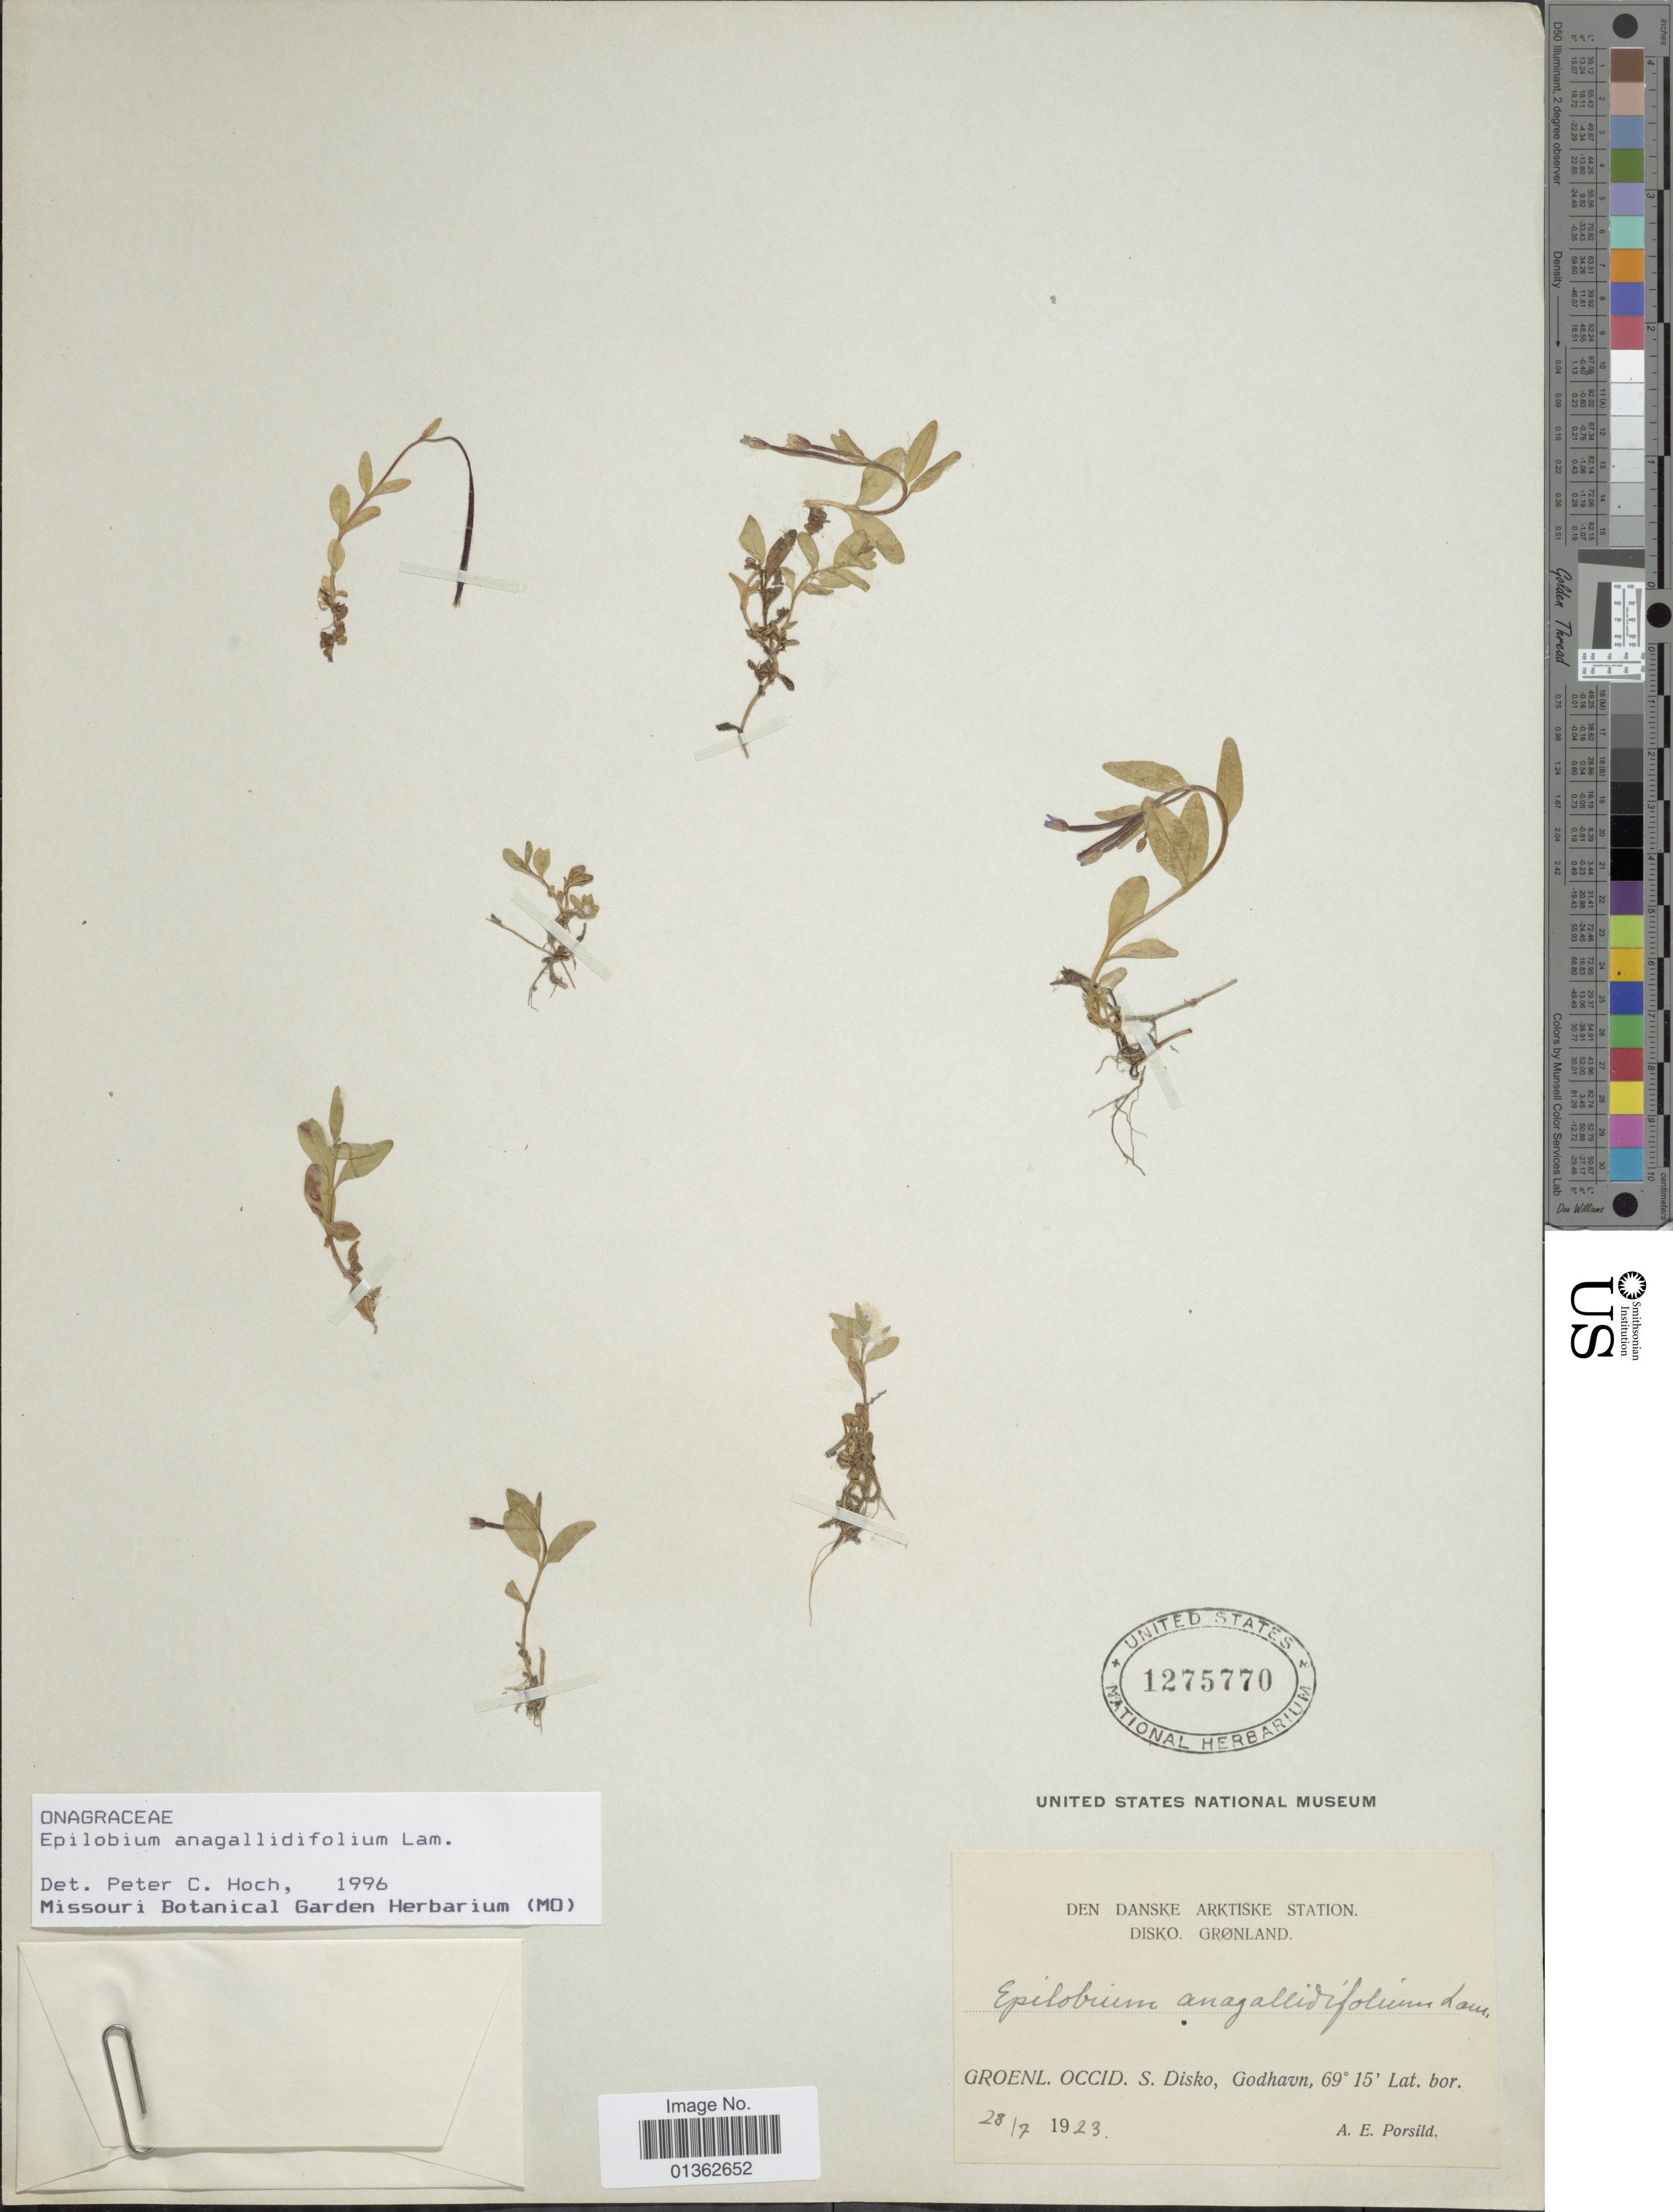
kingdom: Plantae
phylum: Tracheophyta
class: Magnoliopsida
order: Myrtales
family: Onagraceae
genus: Epilobium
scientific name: Epilobium anagallidifolium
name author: Lam.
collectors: A. E. Porsild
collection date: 1923-07-28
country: Greenland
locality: Den Danske Arktiske Station. Groenl. Occid. S. Disko, Godhavn.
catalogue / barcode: US 1275770